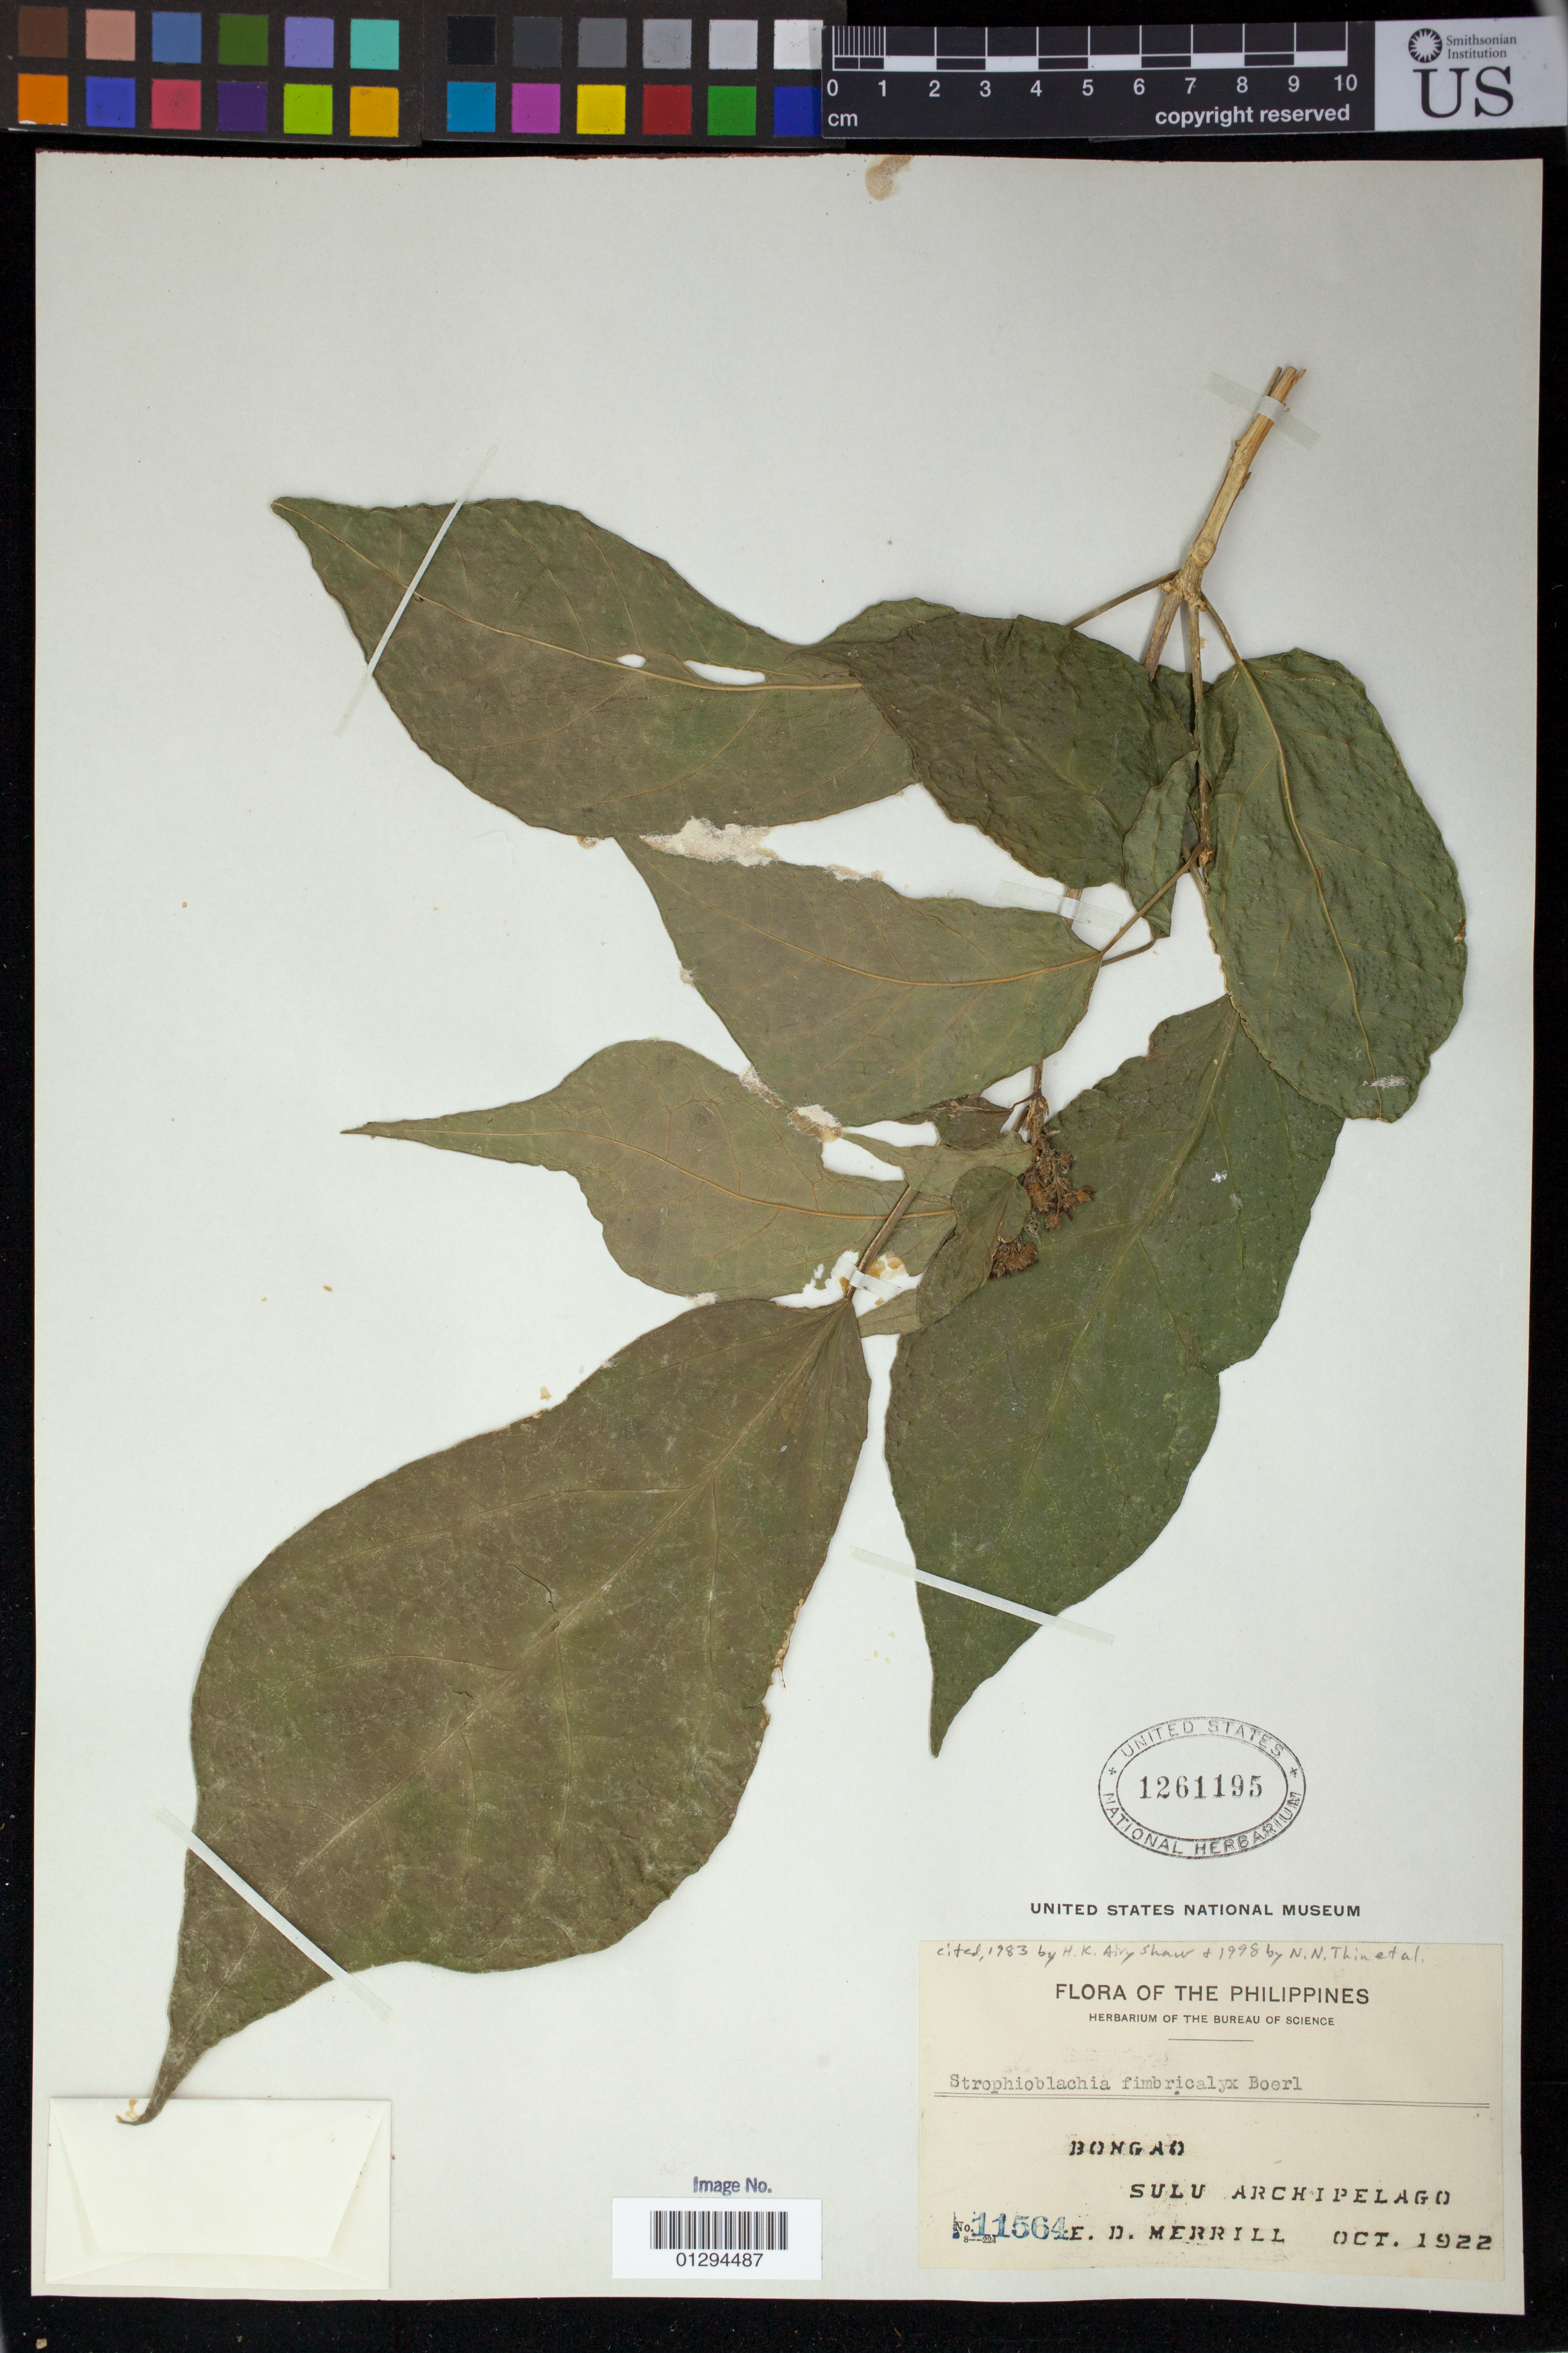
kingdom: Plantae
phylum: Tracheophyta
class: Magnoliopsida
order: Malpighiales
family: Euphorbiaceae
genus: Strophioblachia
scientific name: Strophioblachia fimbricalyx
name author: Boerl.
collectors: E. D. Merrill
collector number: Bu. Sci. 11564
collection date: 1922-10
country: Philippines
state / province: Muslim Mindanao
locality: Bongao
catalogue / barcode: US 1261195